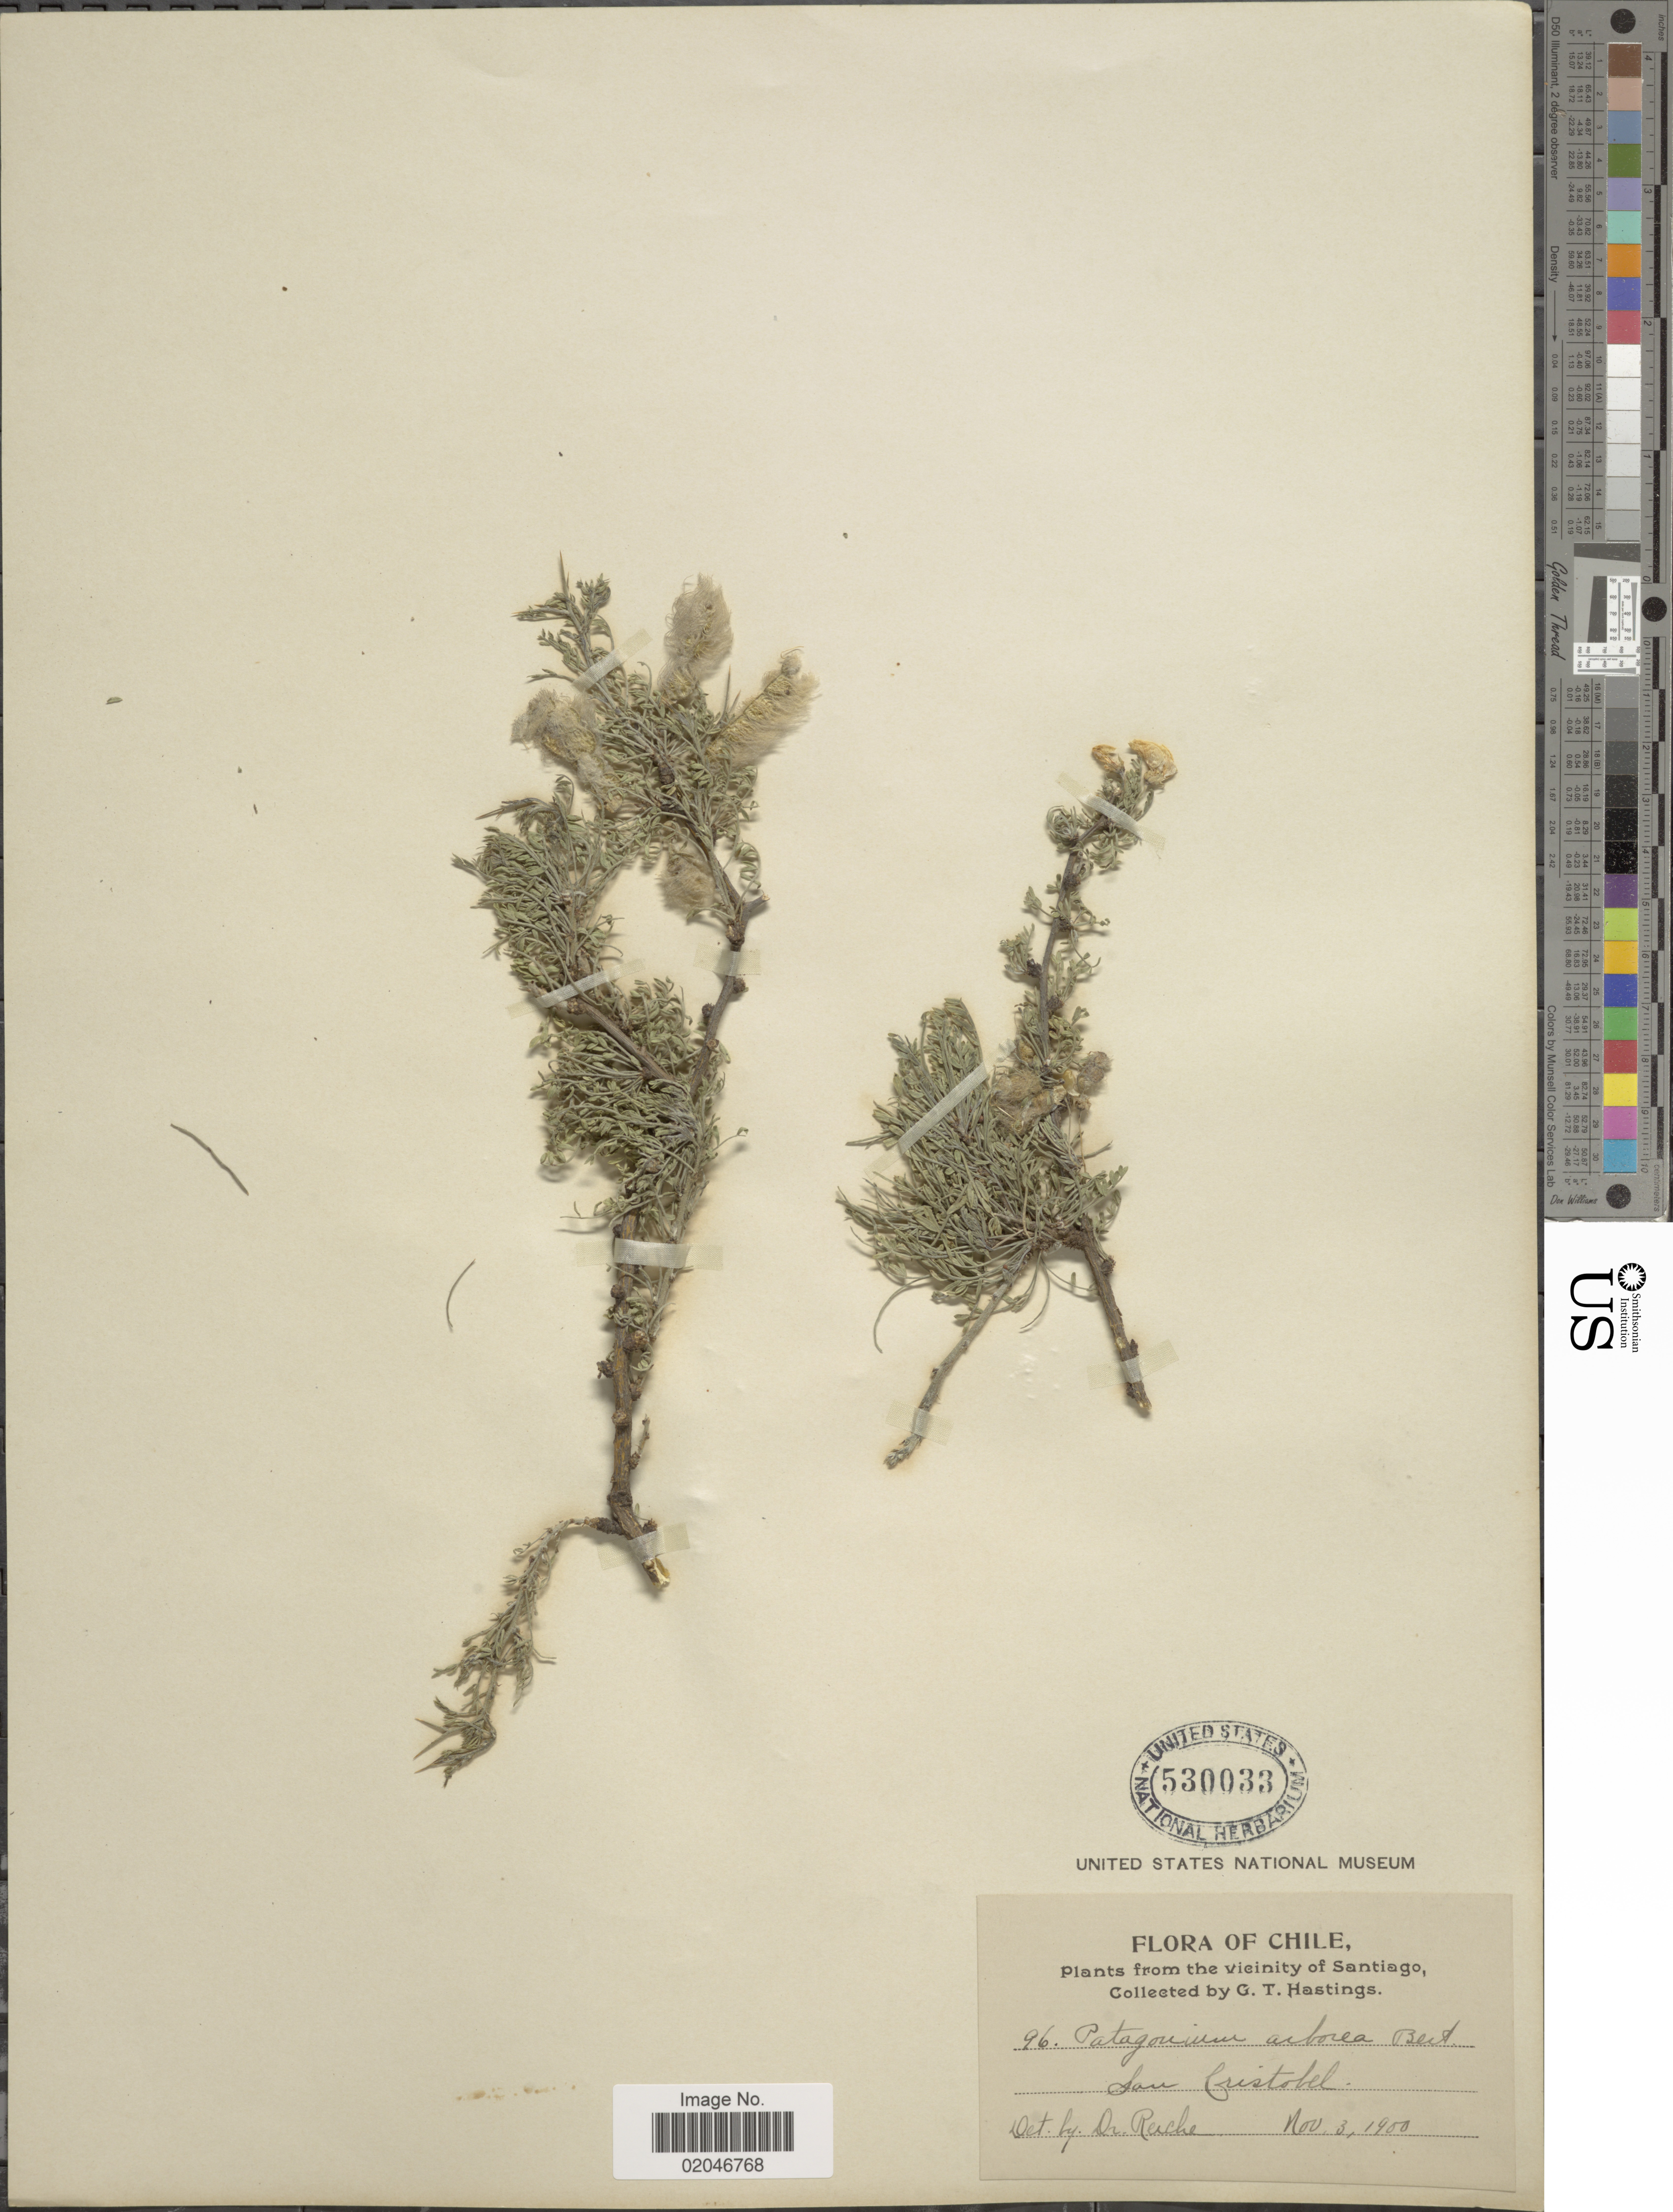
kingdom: Plantae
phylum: Tracheophyta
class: Magnoliopsida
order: Fabales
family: Fabaceae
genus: Adesmia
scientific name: Adesmia arborea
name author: Clos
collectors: G. Hastings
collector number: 96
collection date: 1900-11-03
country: Chile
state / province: Región Metropolitana (RM)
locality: The vicinity of Santiago. San Crstobal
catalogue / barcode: US 530033